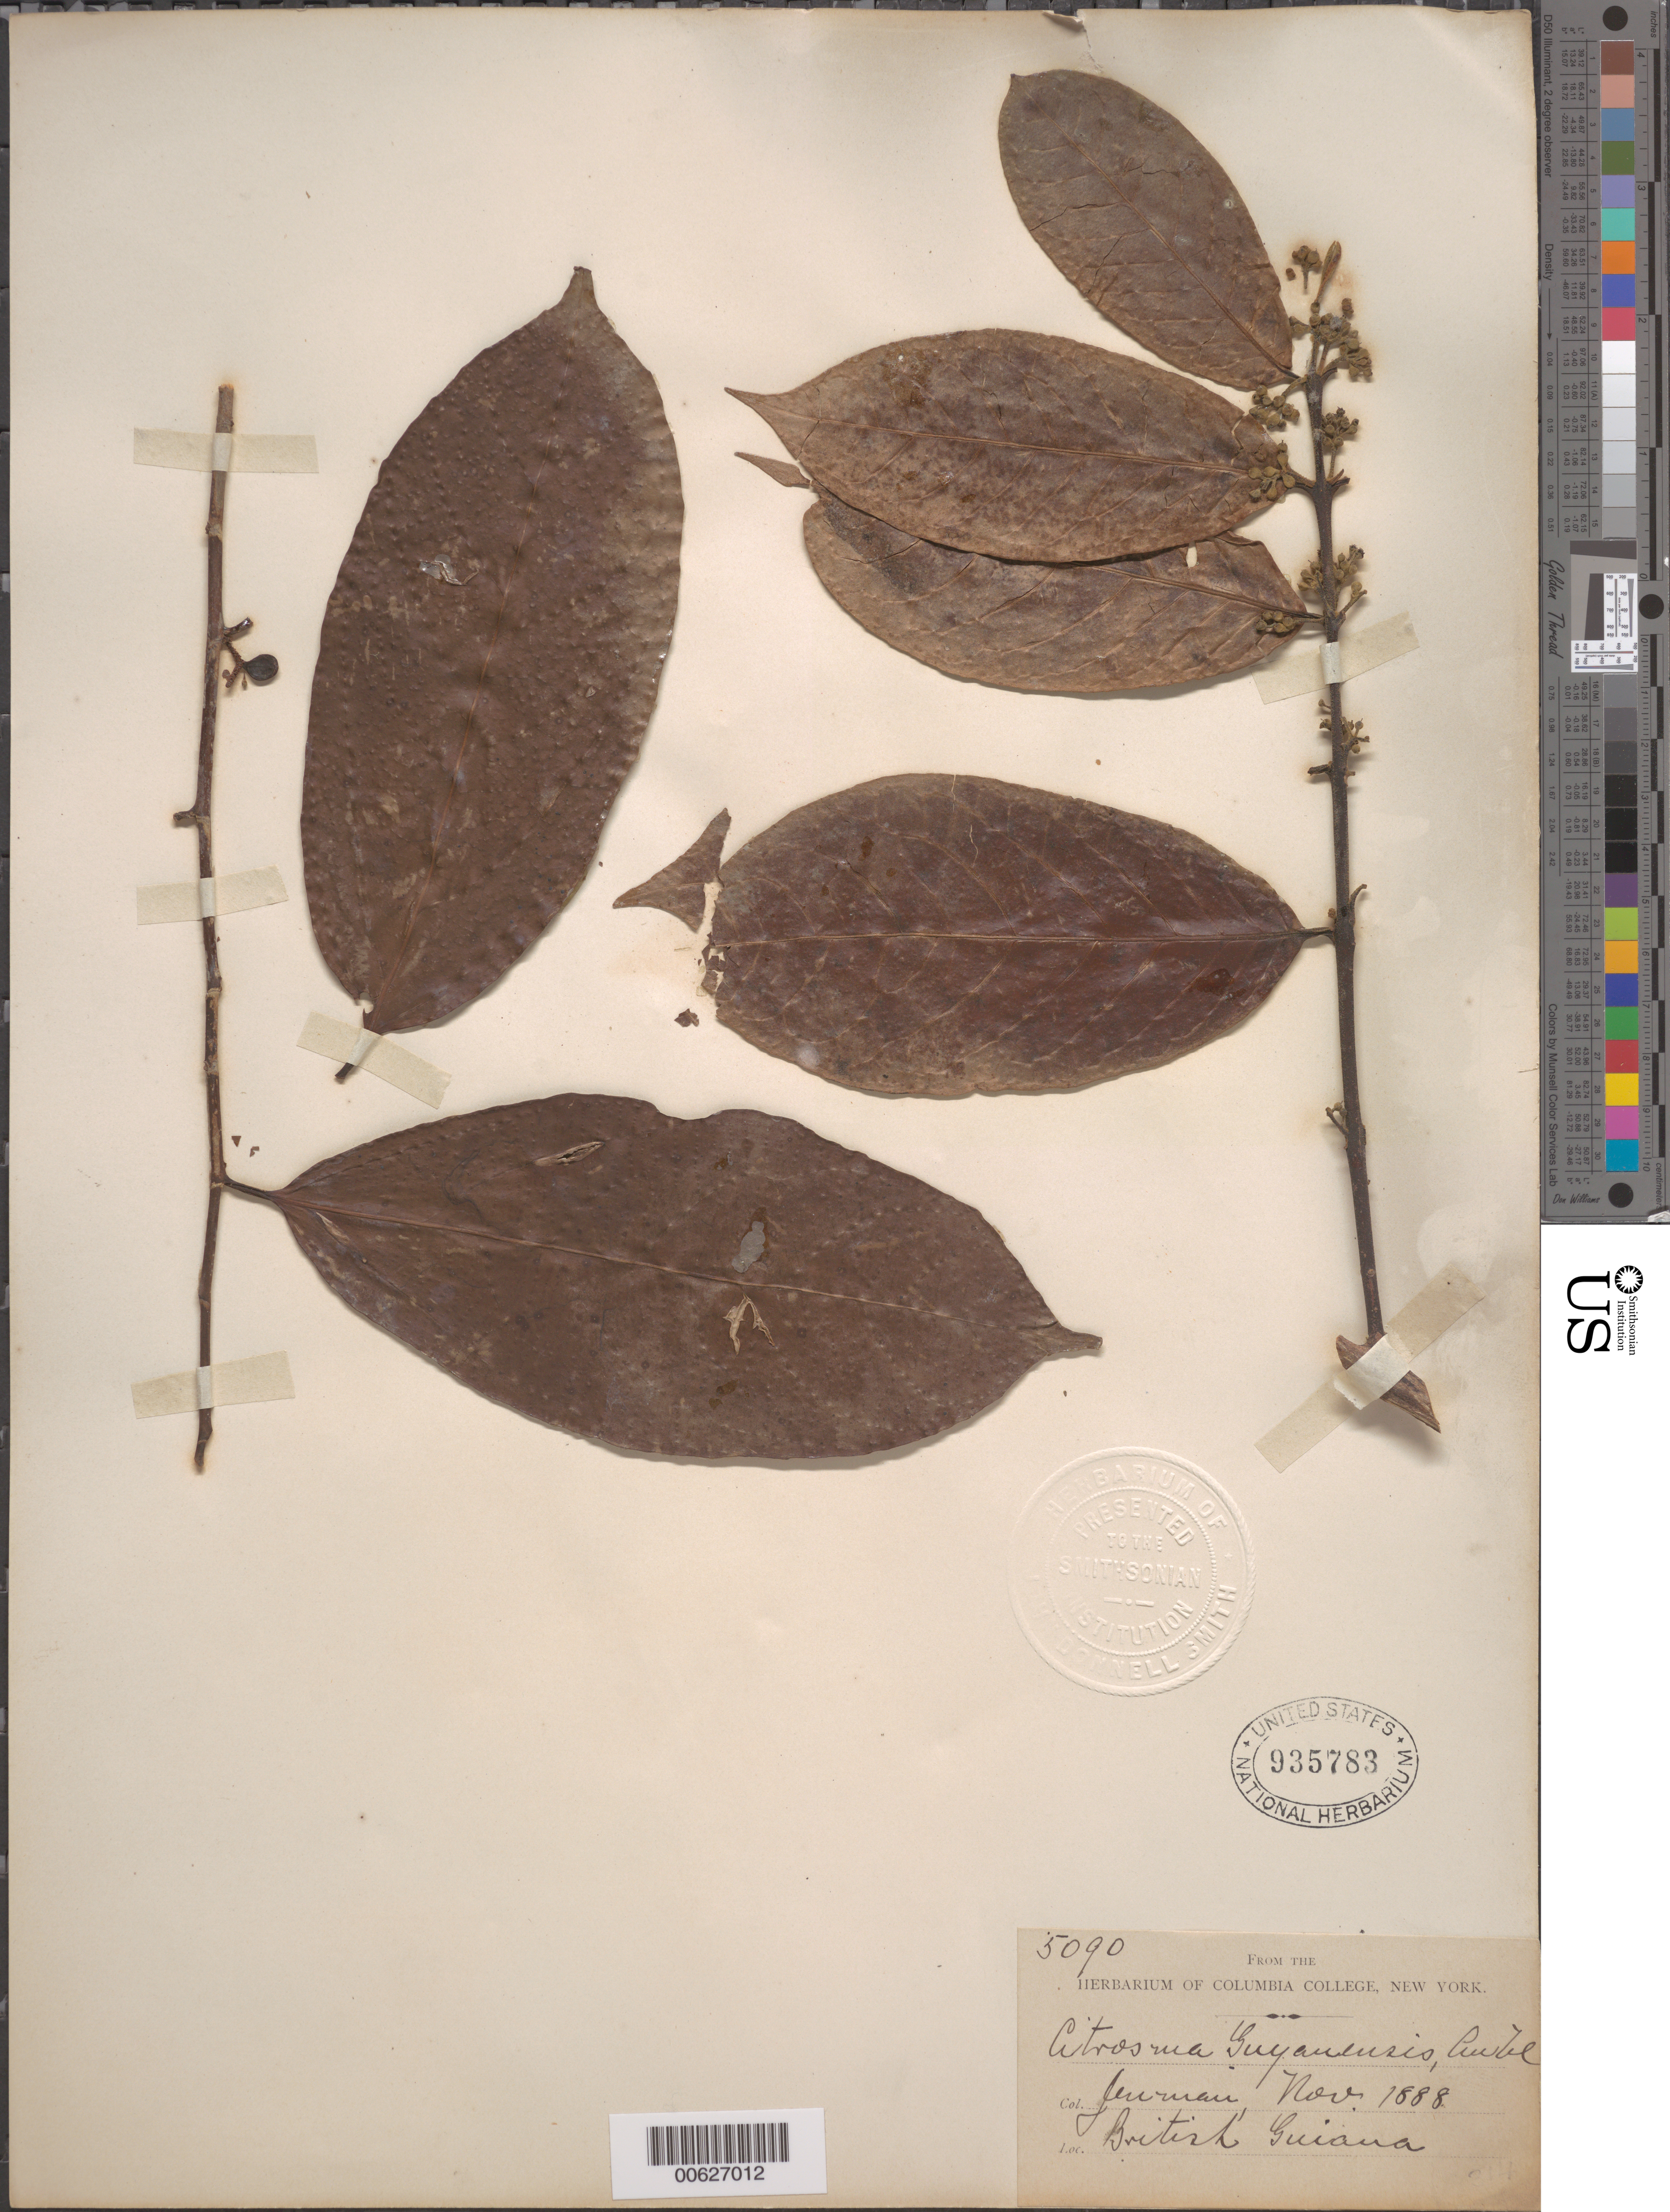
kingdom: Plantae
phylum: Tracheophyta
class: Magnoliopsida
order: Laurales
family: Siparunaceae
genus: Siparuna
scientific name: Siparuna guianensis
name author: Aubl.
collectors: G. S. Jenman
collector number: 5090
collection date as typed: November 1888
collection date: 1888-11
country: Guyana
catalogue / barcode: US 935783